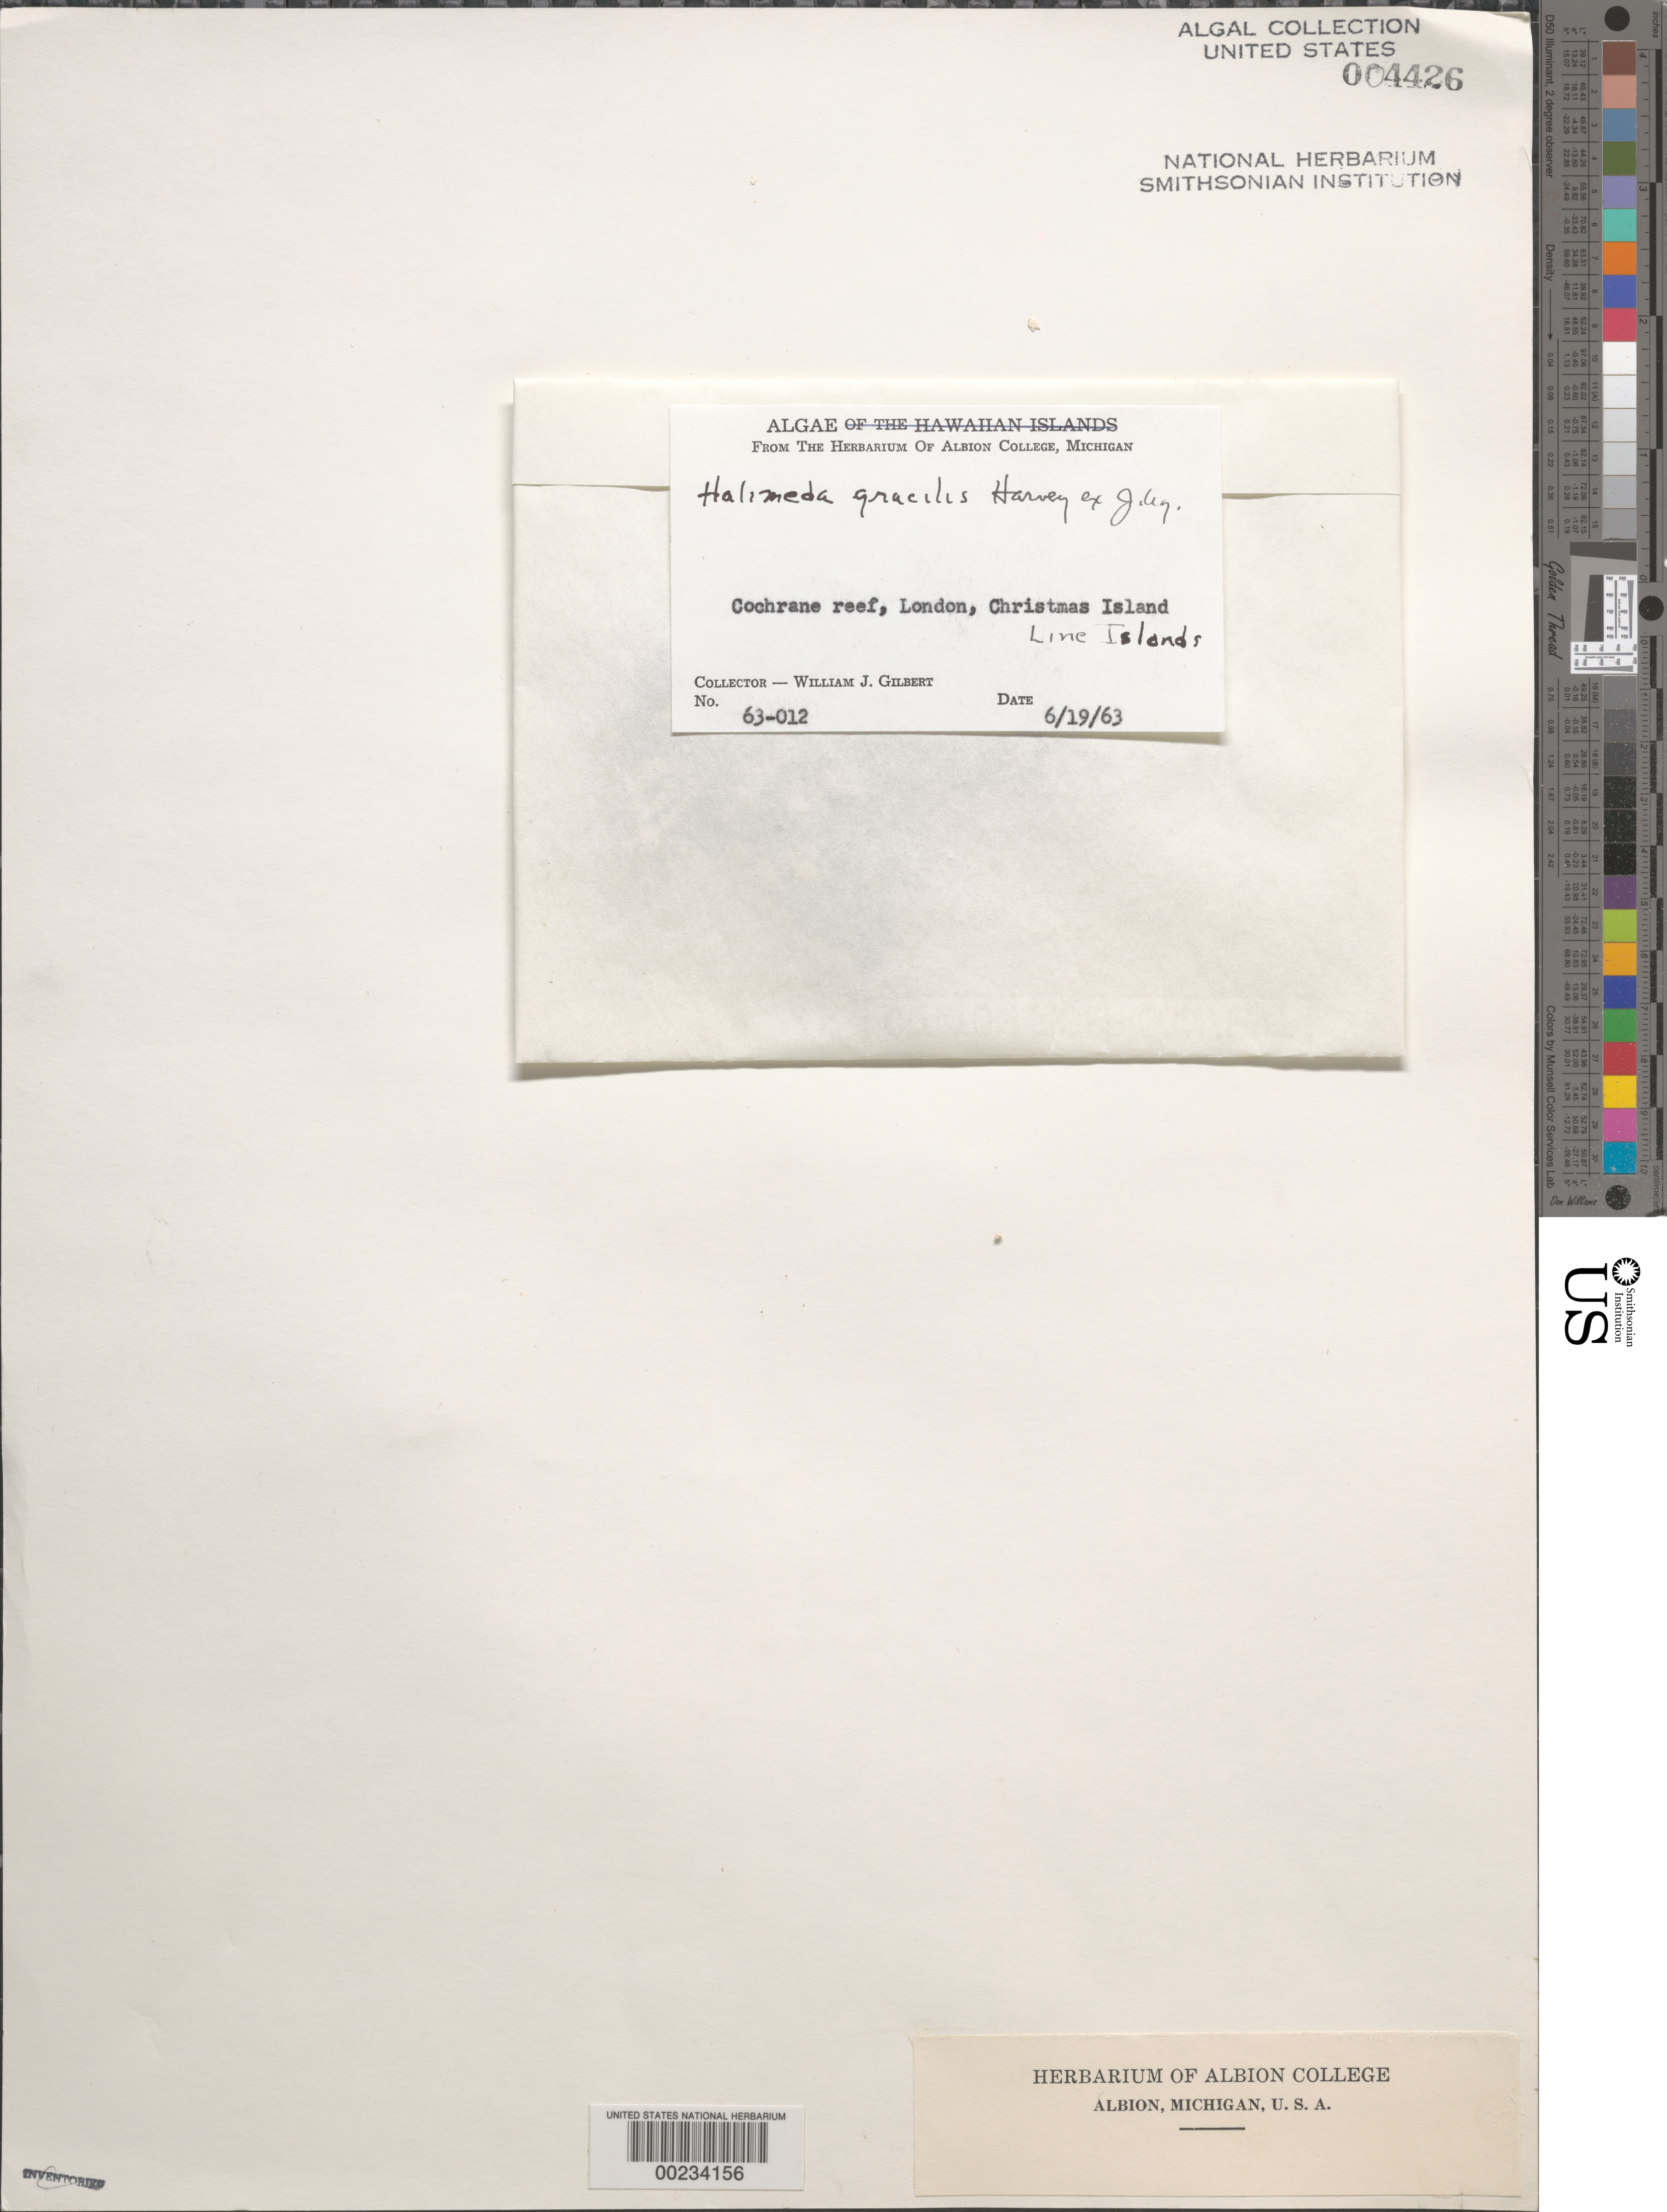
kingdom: Plantae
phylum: Chlorophyta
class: Ulvophyceae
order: Bryopsidales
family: Halimedaceae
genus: Halimeda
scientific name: Halimeda gracilis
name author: Harv. ex J. Agardh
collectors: W. J. Gilbert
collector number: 63-012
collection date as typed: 19 Jun 1963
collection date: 1963-06-19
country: Kiribati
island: Kiritimati [Christmas] Atoll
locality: Cochrane Reef, London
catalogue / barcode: US 4426